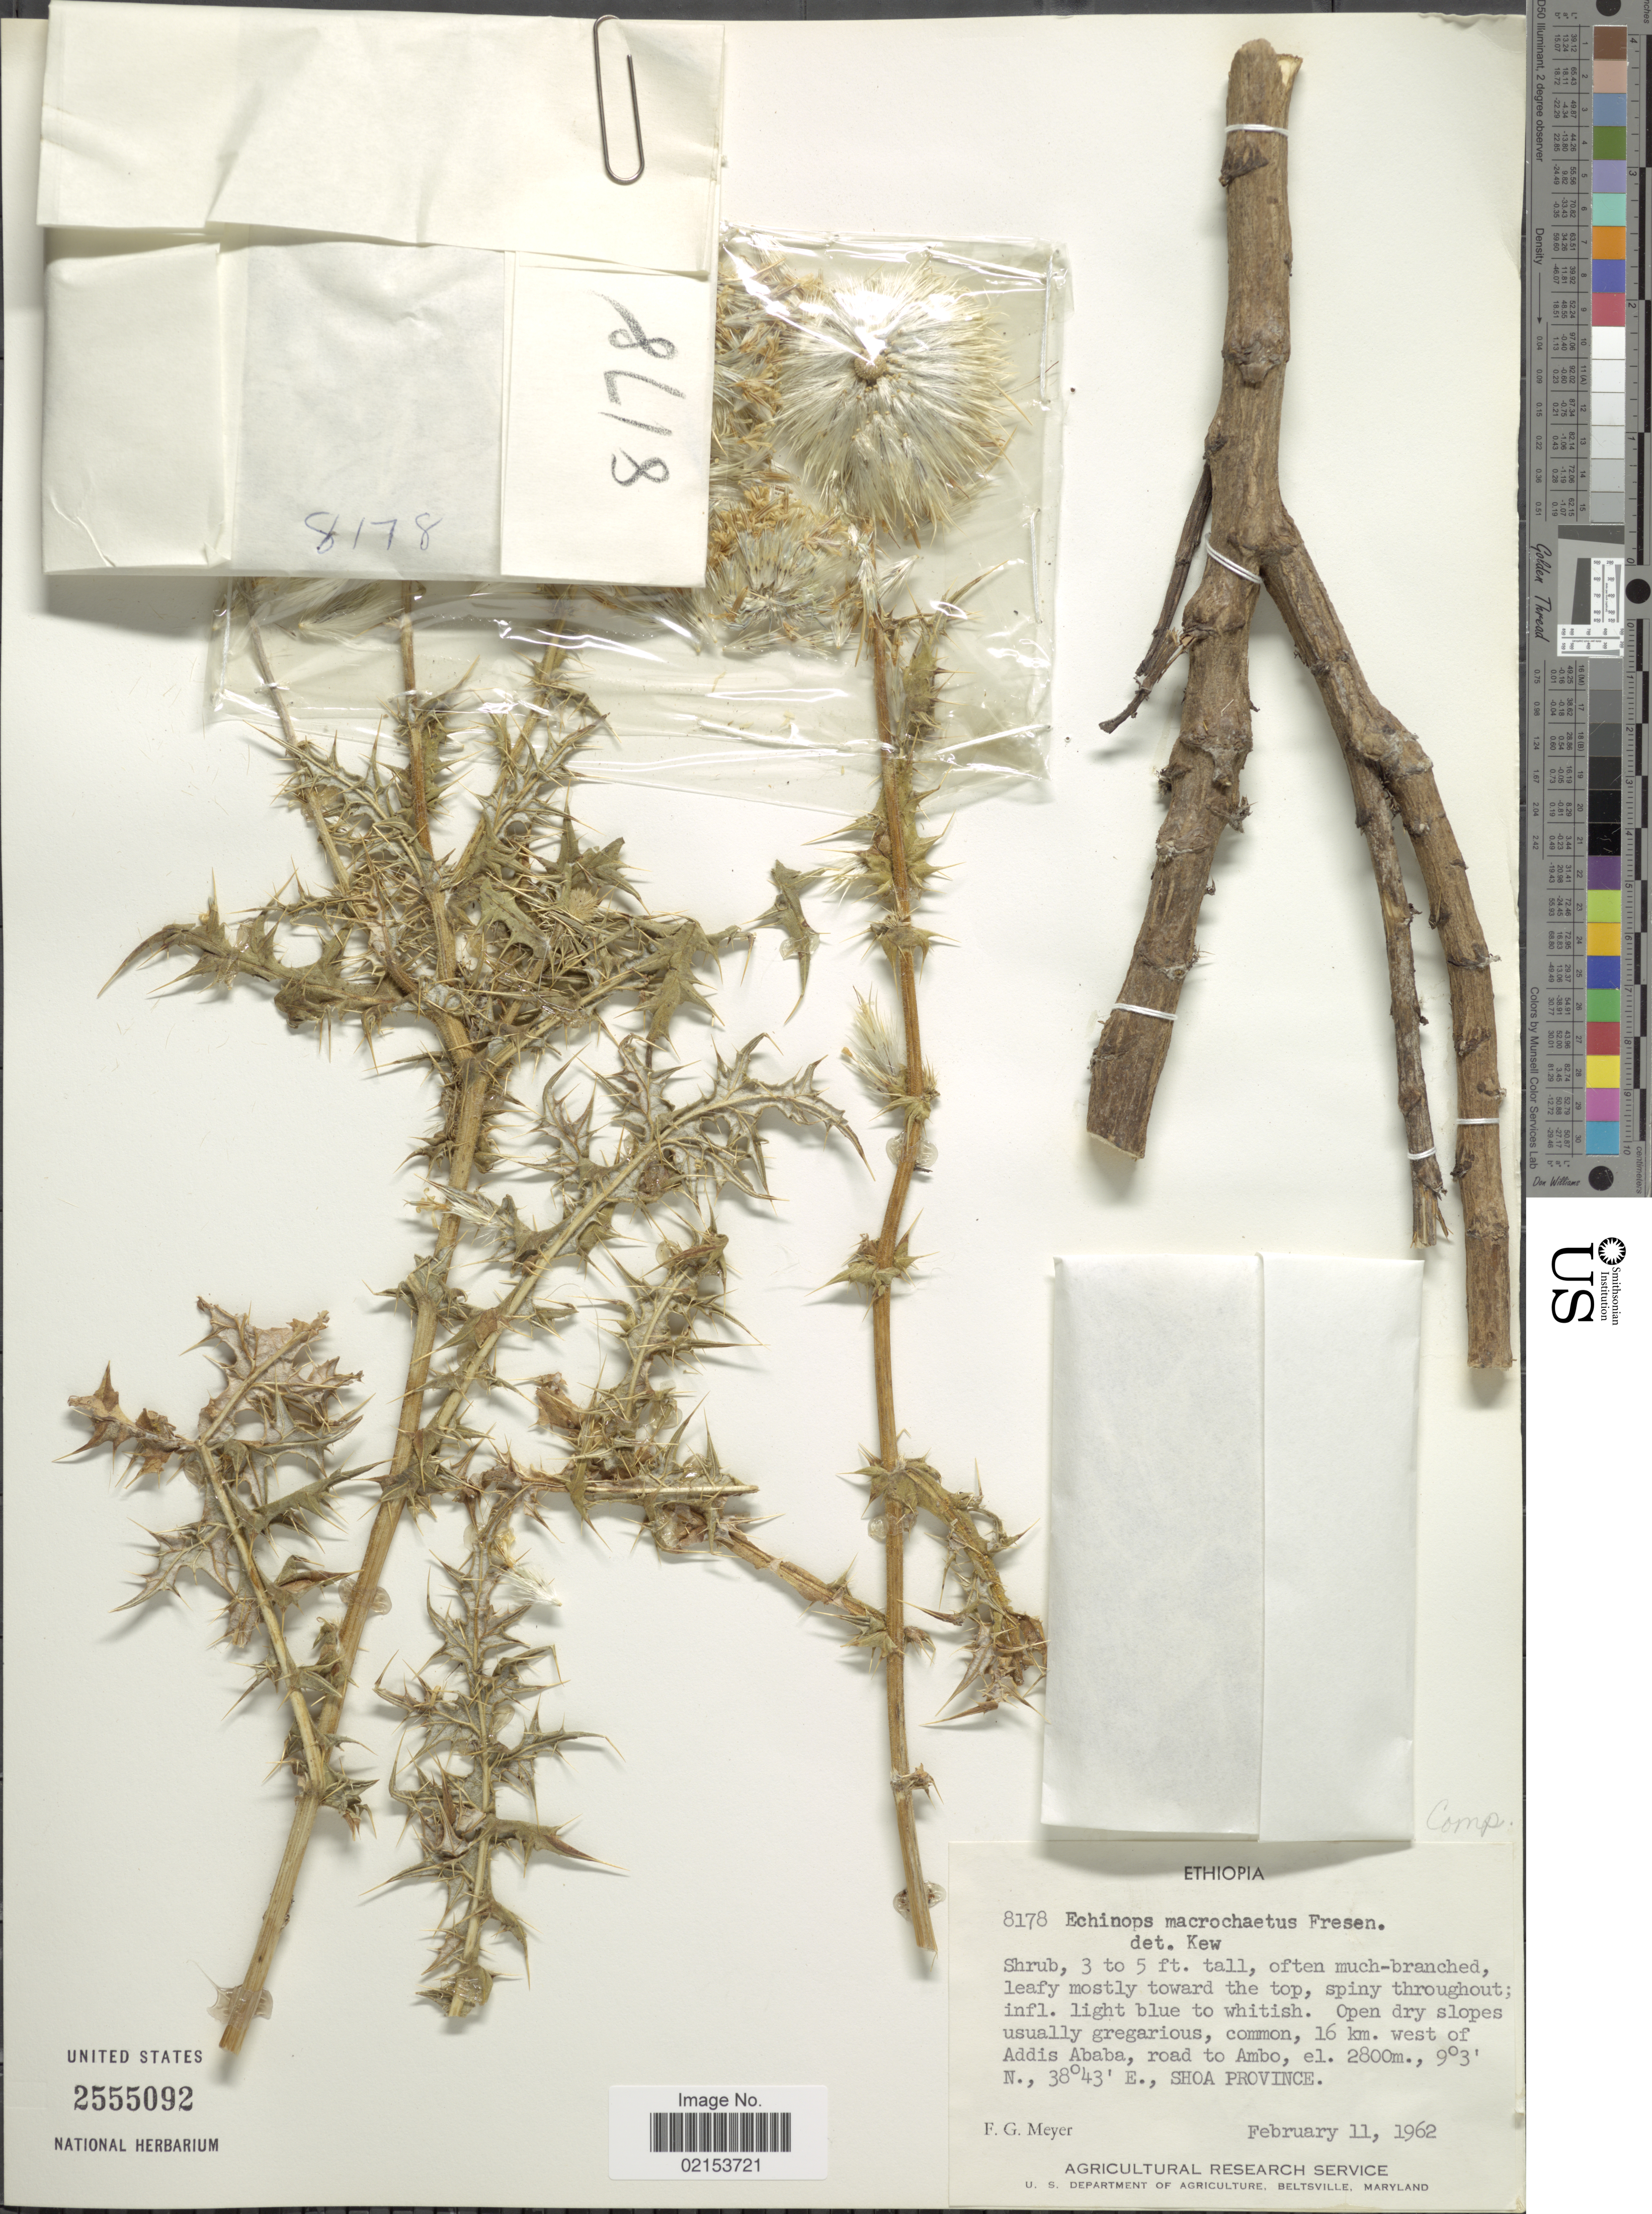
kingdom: Plantae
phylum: Tracheophyta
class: Magnoliopsida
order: Asterales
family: Asteraceae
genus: Echinops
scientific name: Echinops macrochaetus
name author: Fresen.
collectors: F. G. Meyer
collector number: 8178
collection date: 1962-02-11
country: Ethiopia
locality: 15 km. west of Addis Ababa, road to Ambo. Shoa Province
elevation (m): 2800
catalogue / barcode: US 2555092